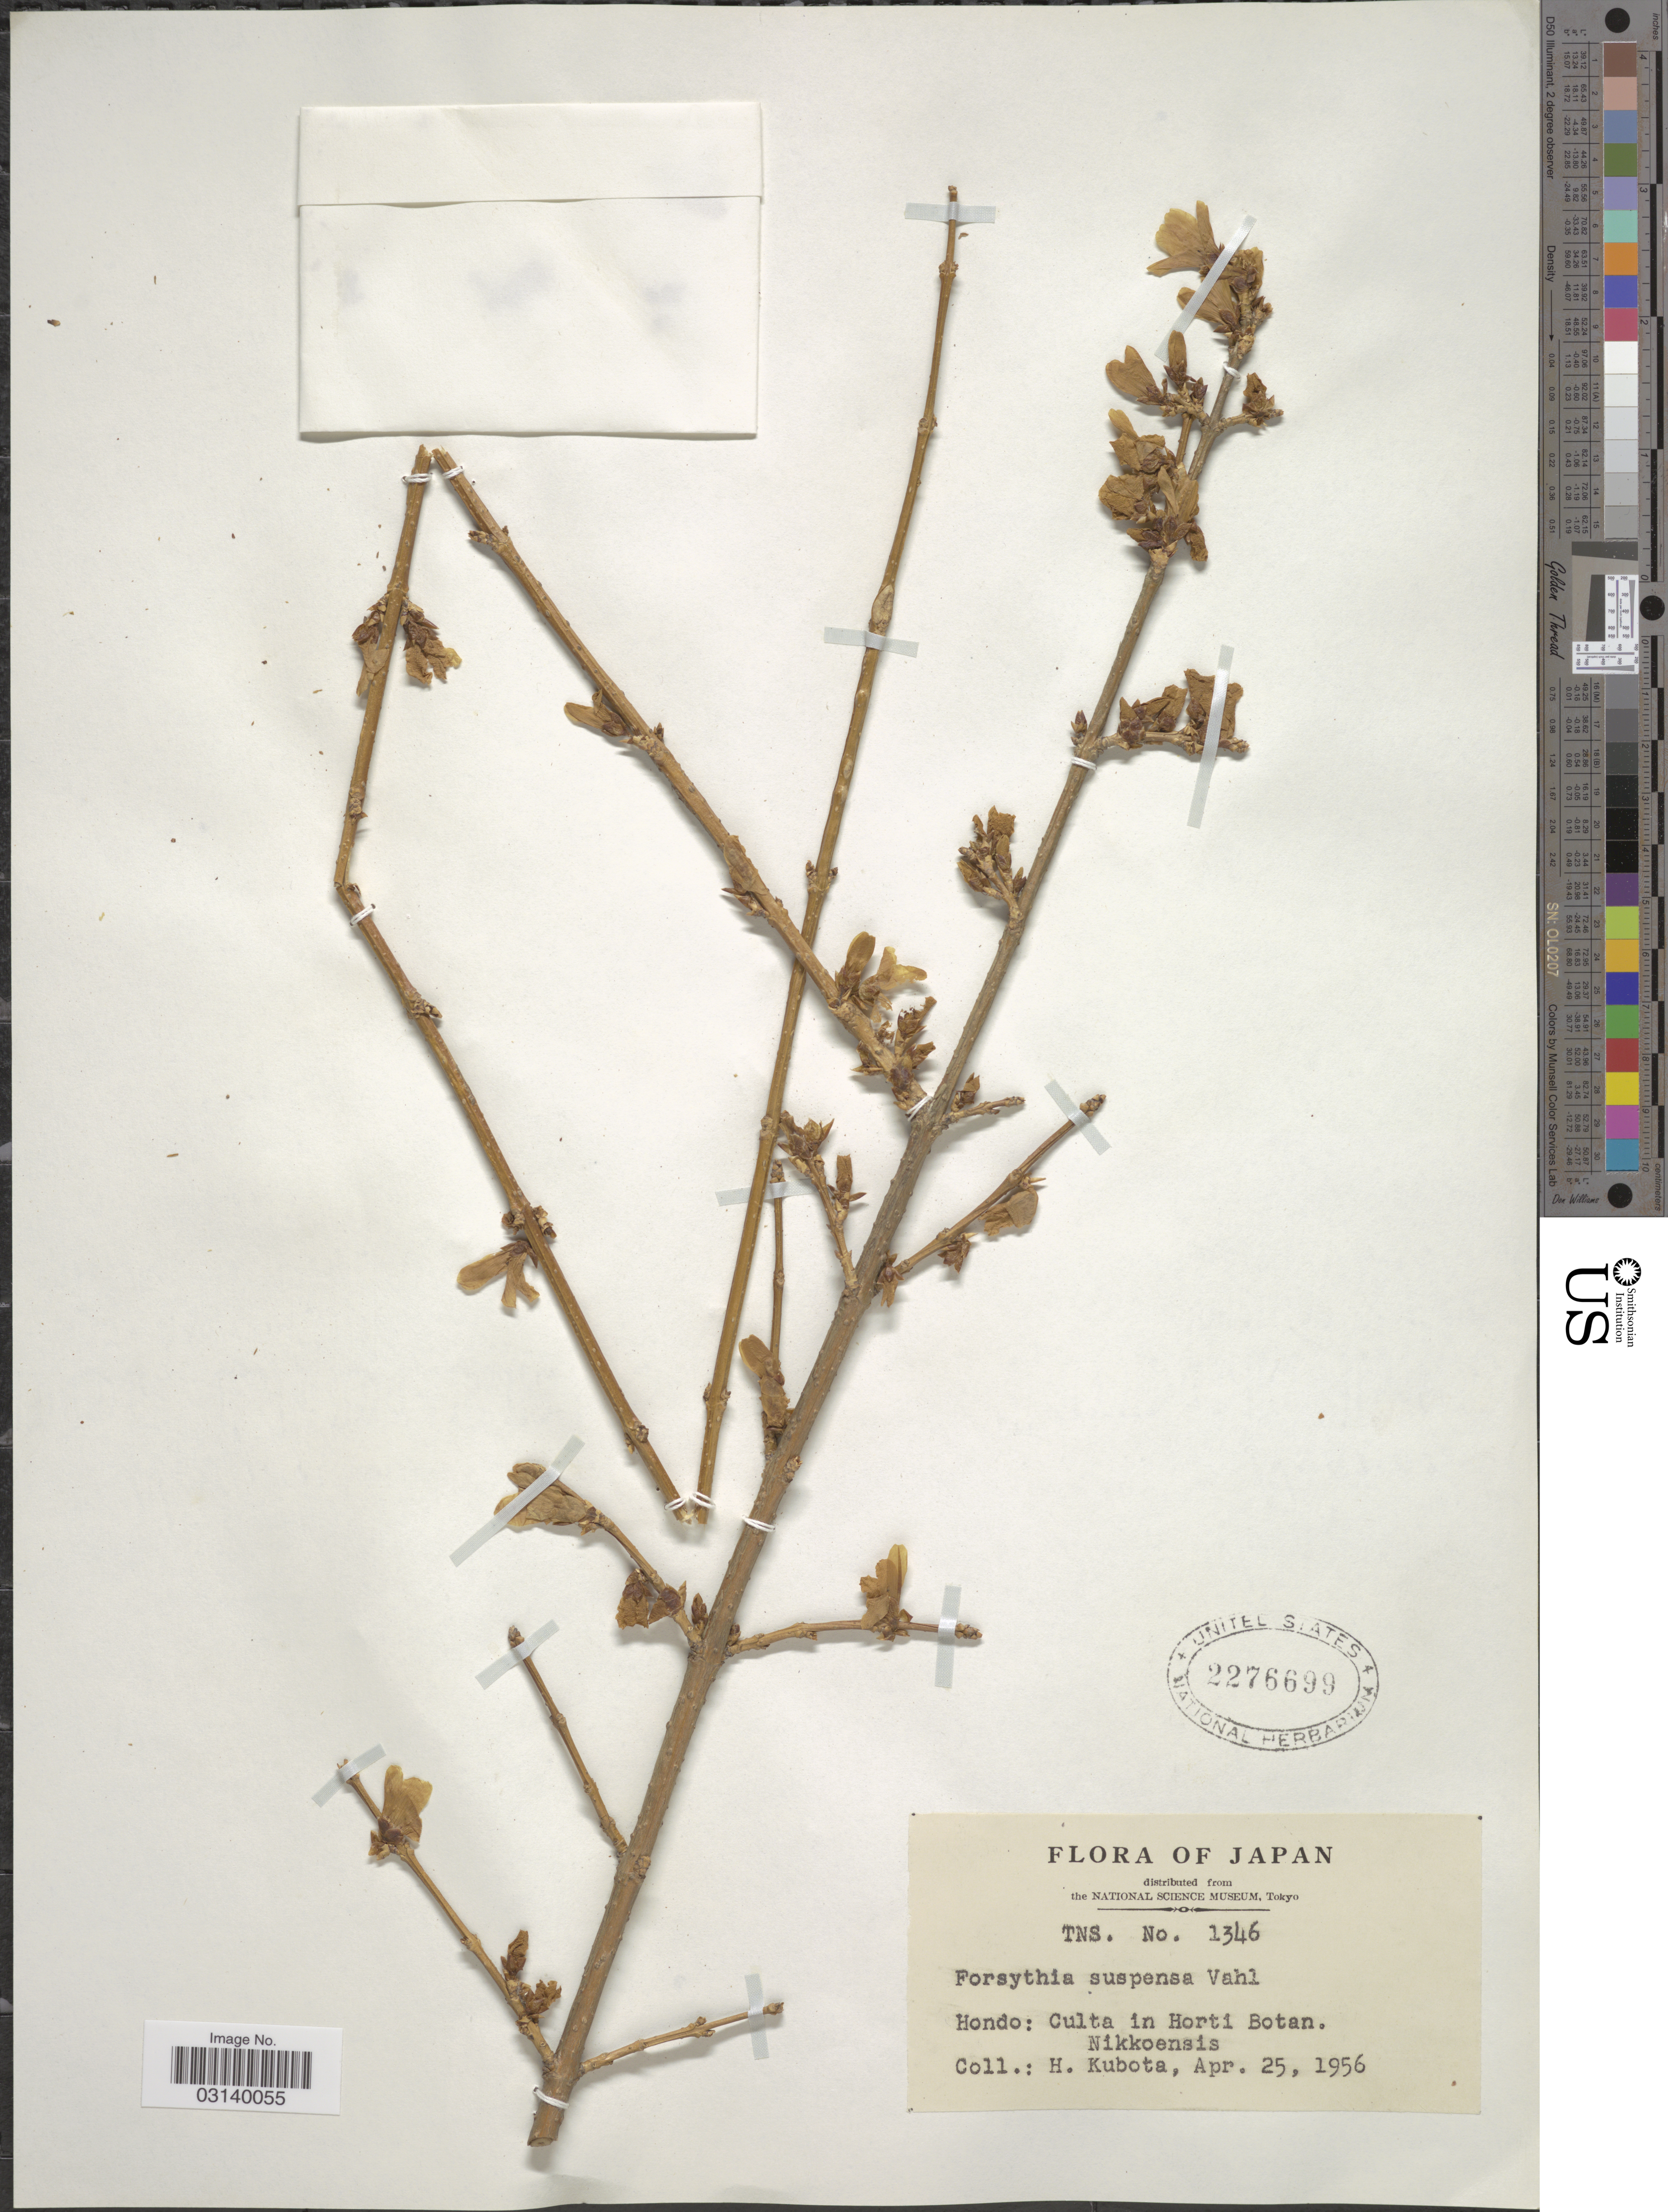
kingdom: Plantae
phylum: Tracheophyta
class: Magnoliopsida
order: Lamiales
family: Oleaceae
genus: Forsythia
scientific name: Forsythia suspensa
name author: (Thunb.) Vahl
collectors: H. Kubota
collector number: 1346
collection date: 1956-04-25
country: China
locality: Hondo: Culta in Horti Botan. Nikkoensis.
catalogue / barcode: US 2276699